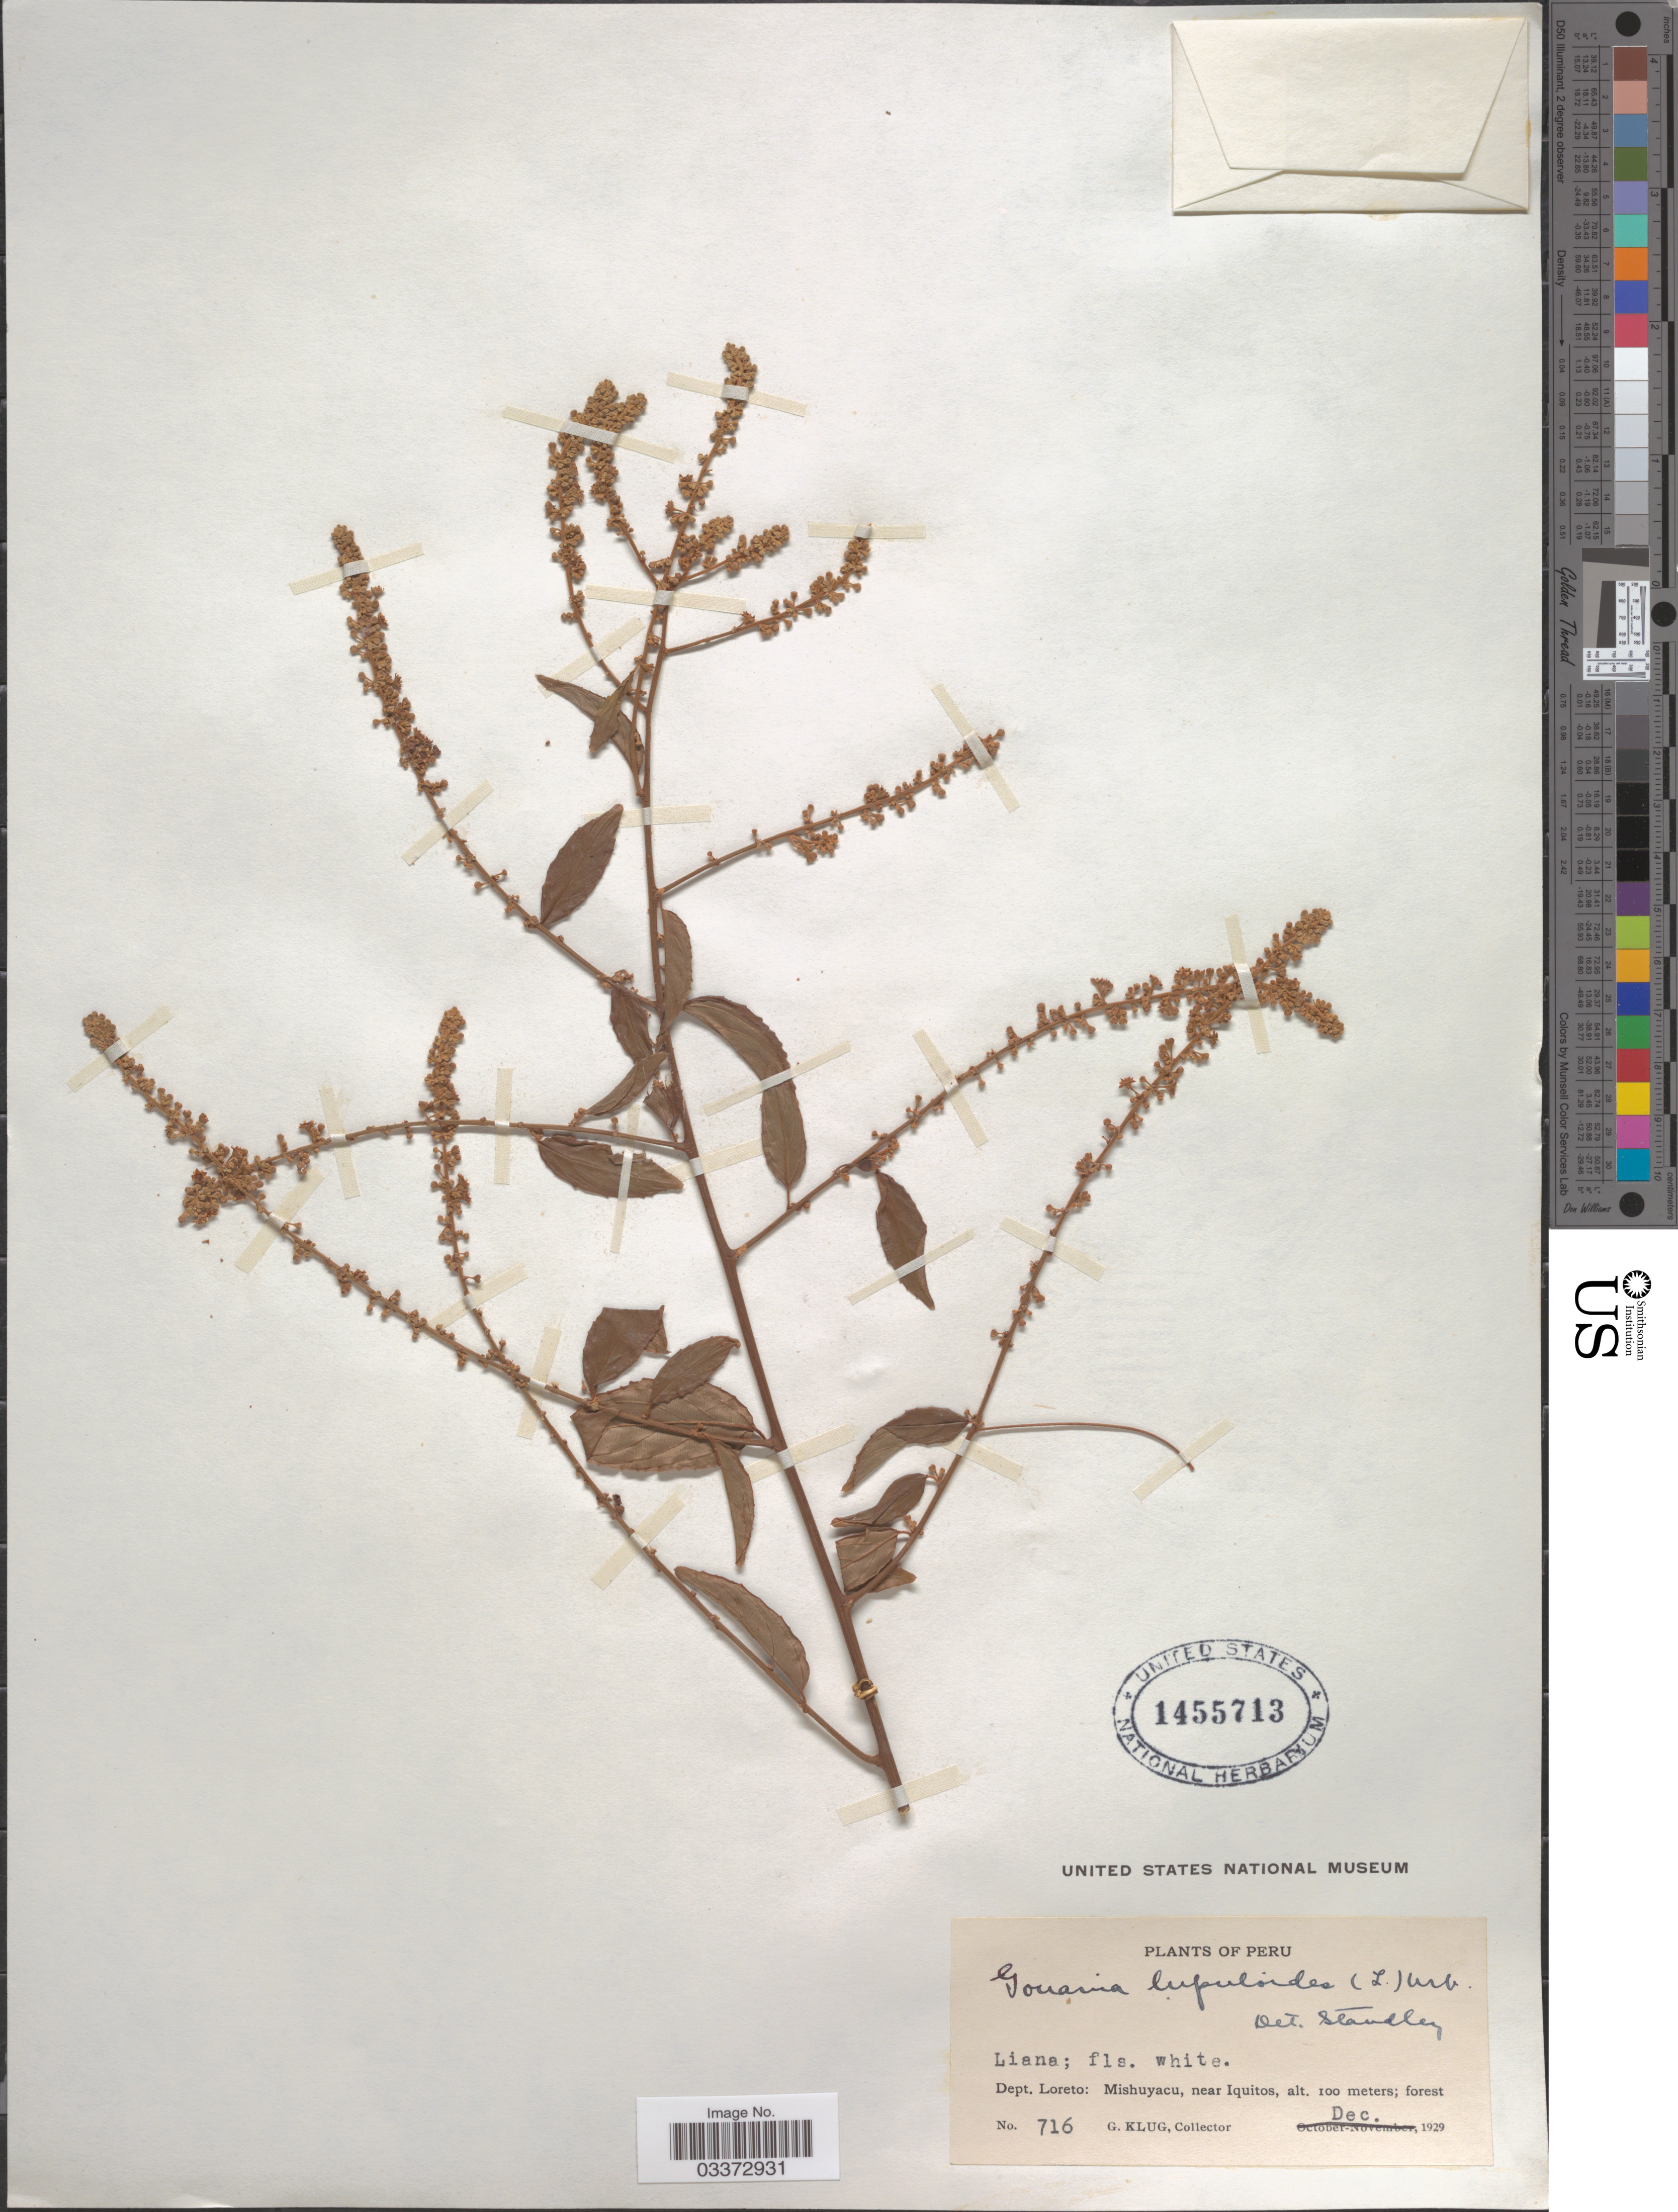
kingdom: Plantae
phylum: Tracheophyta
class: Magnoliopsida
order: Rosales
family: Rhamnaceae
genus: Gouania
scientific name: Gouania lupuloides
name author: (L.) Urb.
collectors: G. Klug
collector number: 716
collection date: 1929-12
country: Peru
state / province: Loreto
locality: Dept. Loreto: Mishuyacu, near Iquitos.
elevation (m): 100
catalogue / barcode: US 1455713